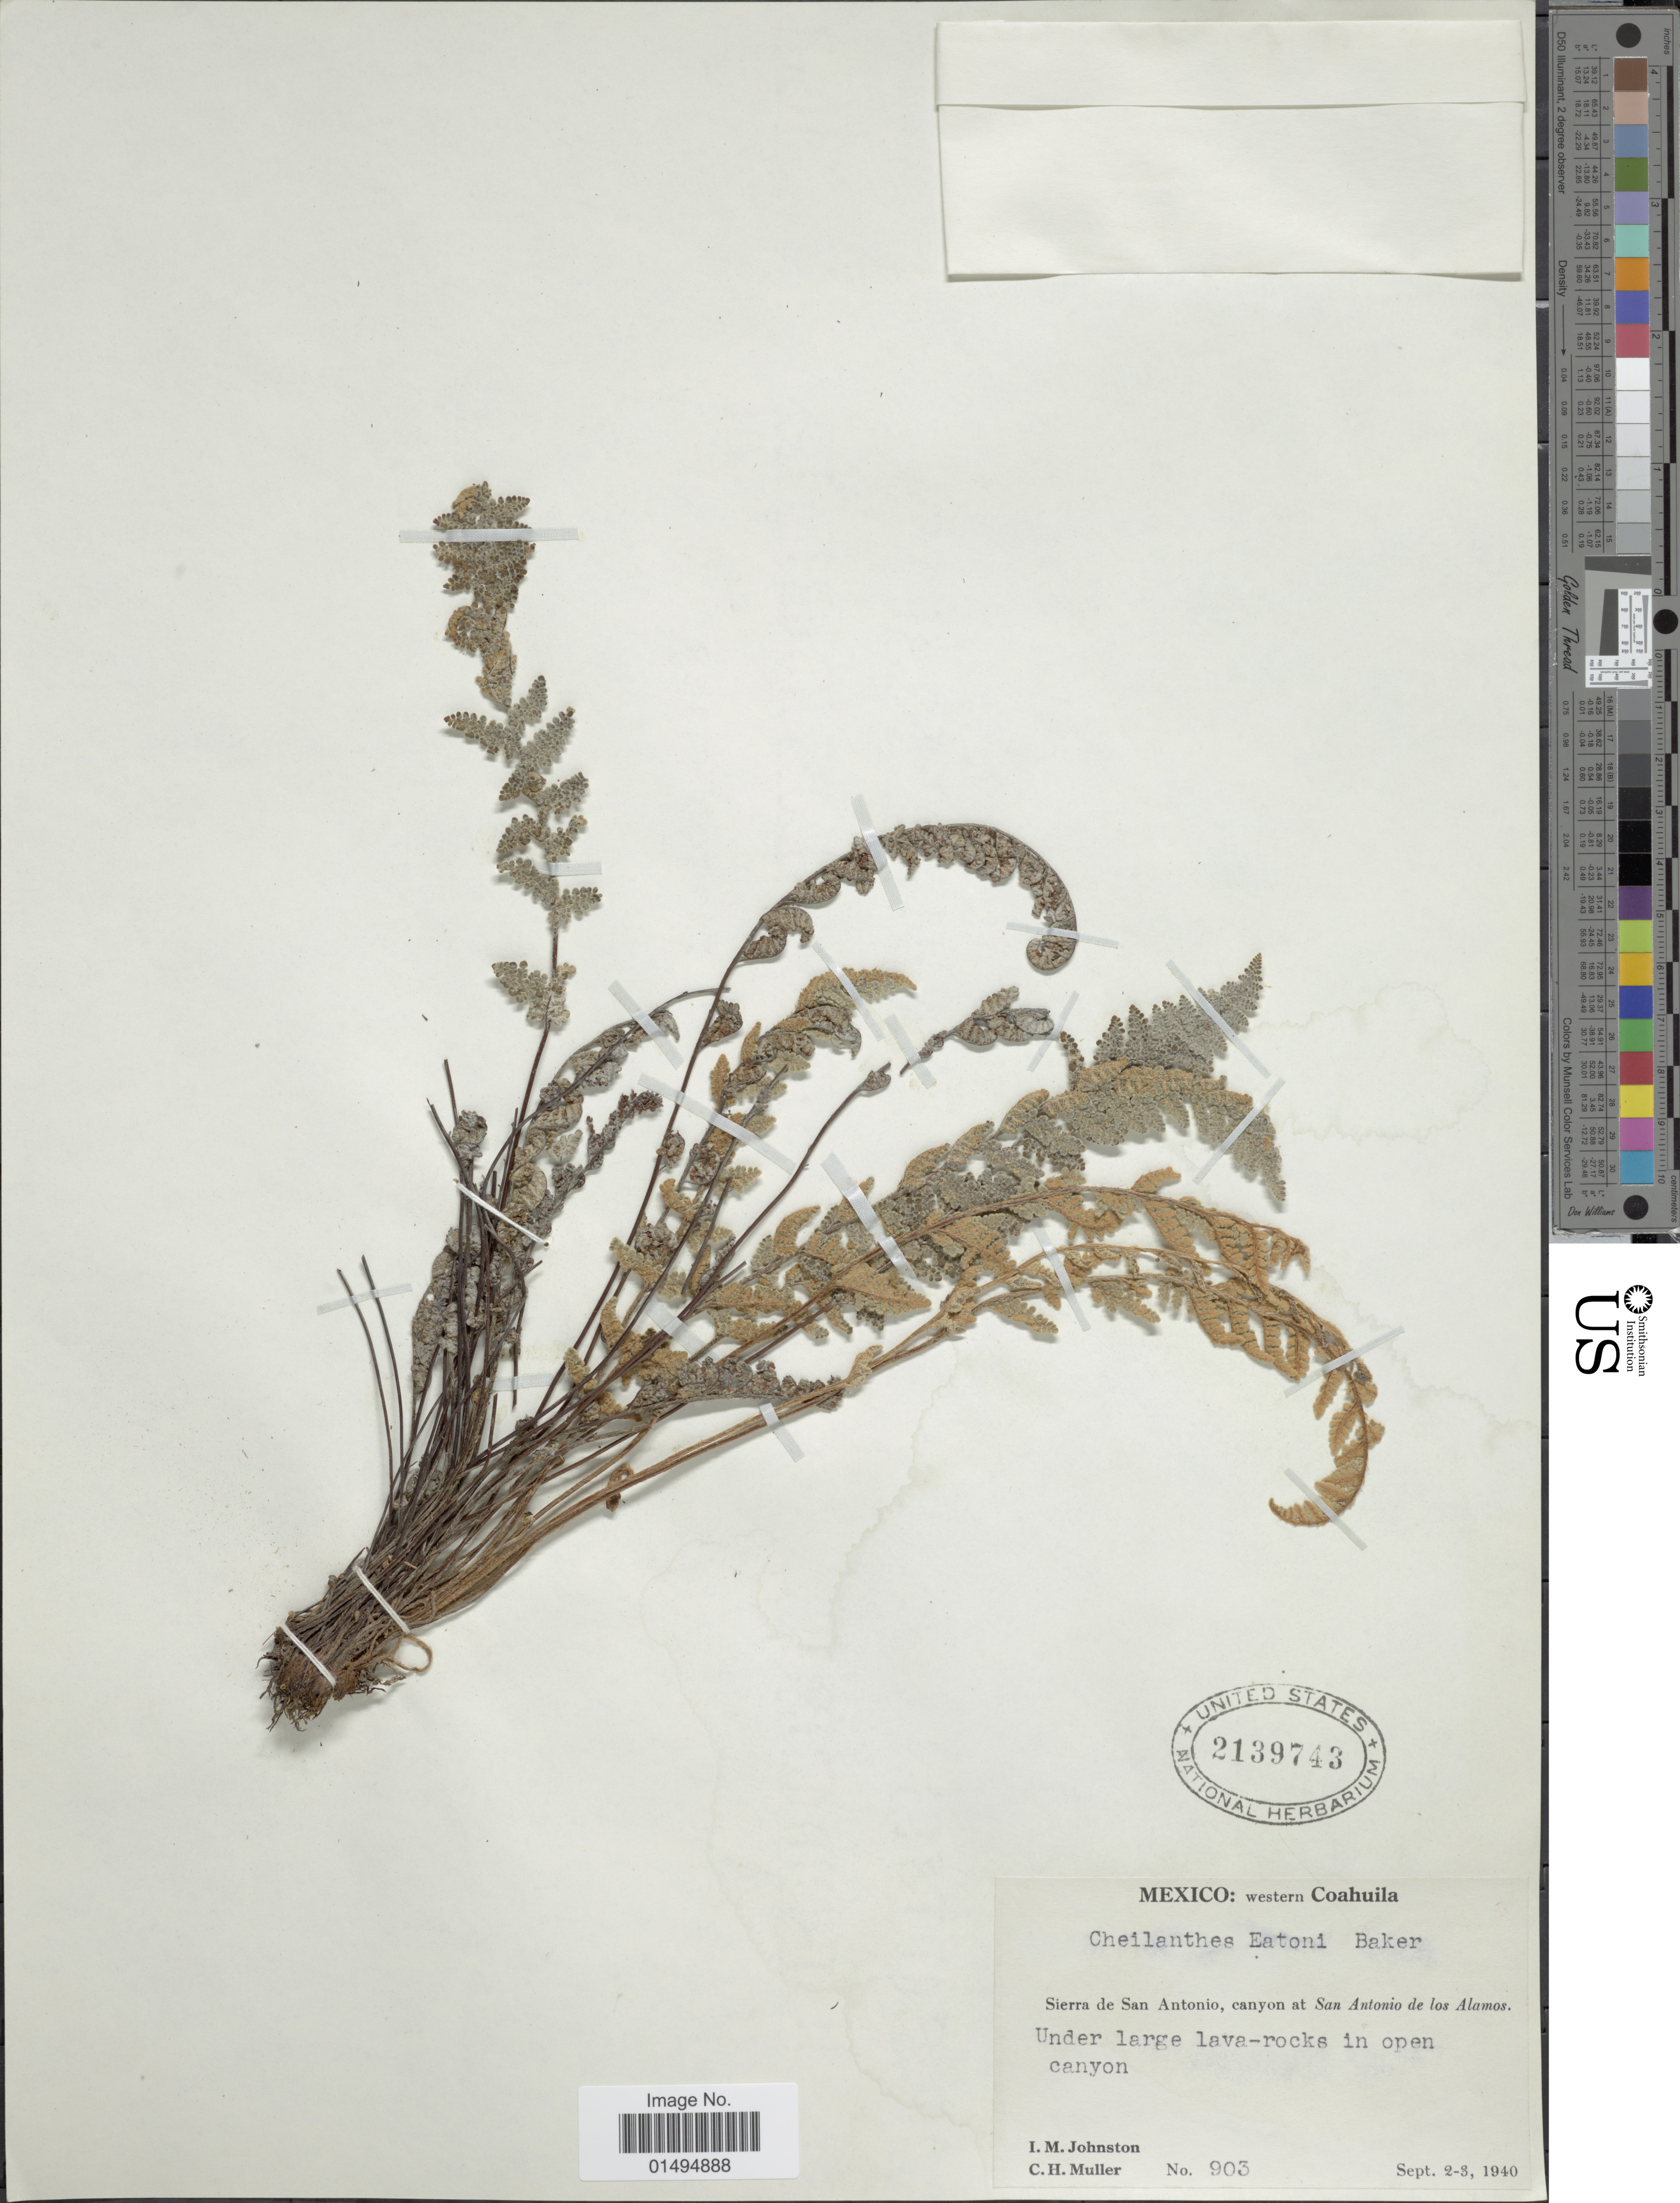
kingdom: Plantae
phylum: Tracheophyta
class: Polypodiopsida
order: Polypodiales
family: Pteridaceae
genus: Myriopteris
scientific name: Myriopteris rufa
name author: Fée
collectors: I.M. Johnston & C. H. Müller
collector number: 903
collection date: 1940-09-02/1940-09-03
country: Mexico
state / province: Coahuila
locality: Western Coahuila, Sierra de San Antonio, canyon at San Antonio de los Alamos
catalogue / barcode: US 2139743